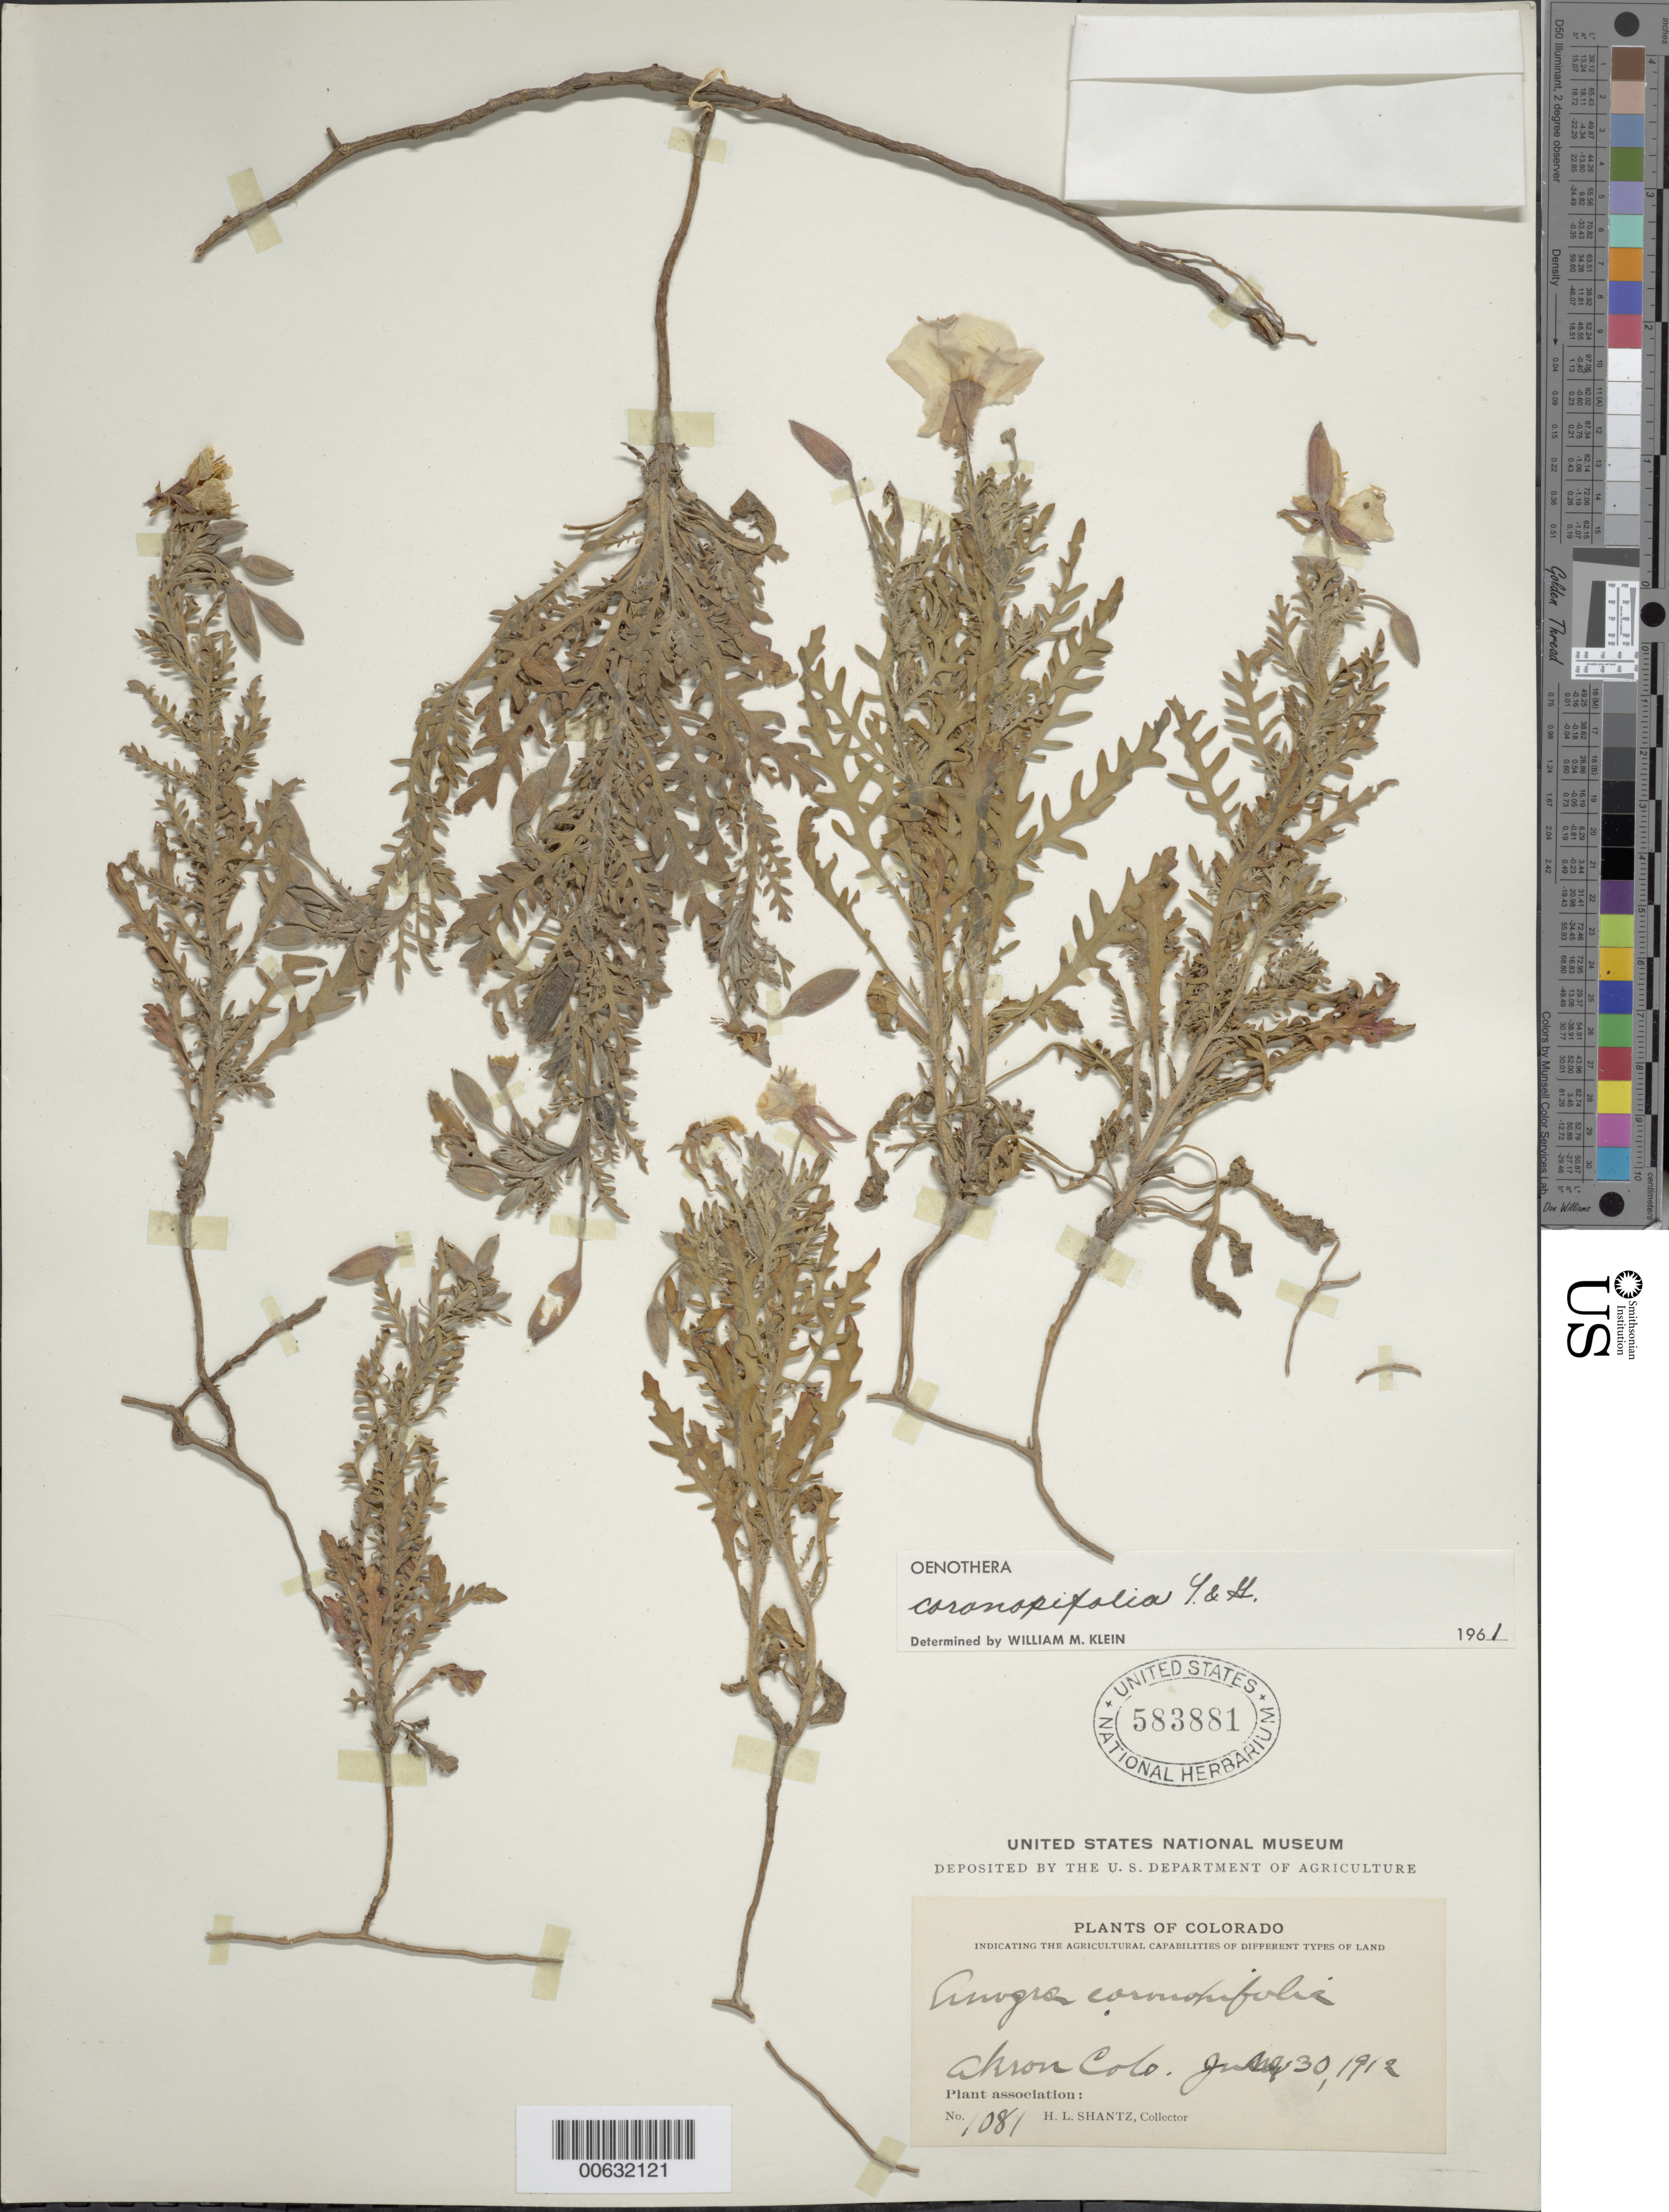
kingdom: Plantae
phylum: Tracheophyta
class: Magnoliopsida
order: Myrtales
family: Onagraceae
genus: Oenothera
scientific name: Oenothera coronopifolia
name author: Torr. & A. Gray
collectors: H. Shantz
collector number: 1081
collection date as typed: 30 Jun 1912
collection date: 1912-06-30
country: United States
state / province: Colorado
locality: Akron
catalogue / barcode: US 583881